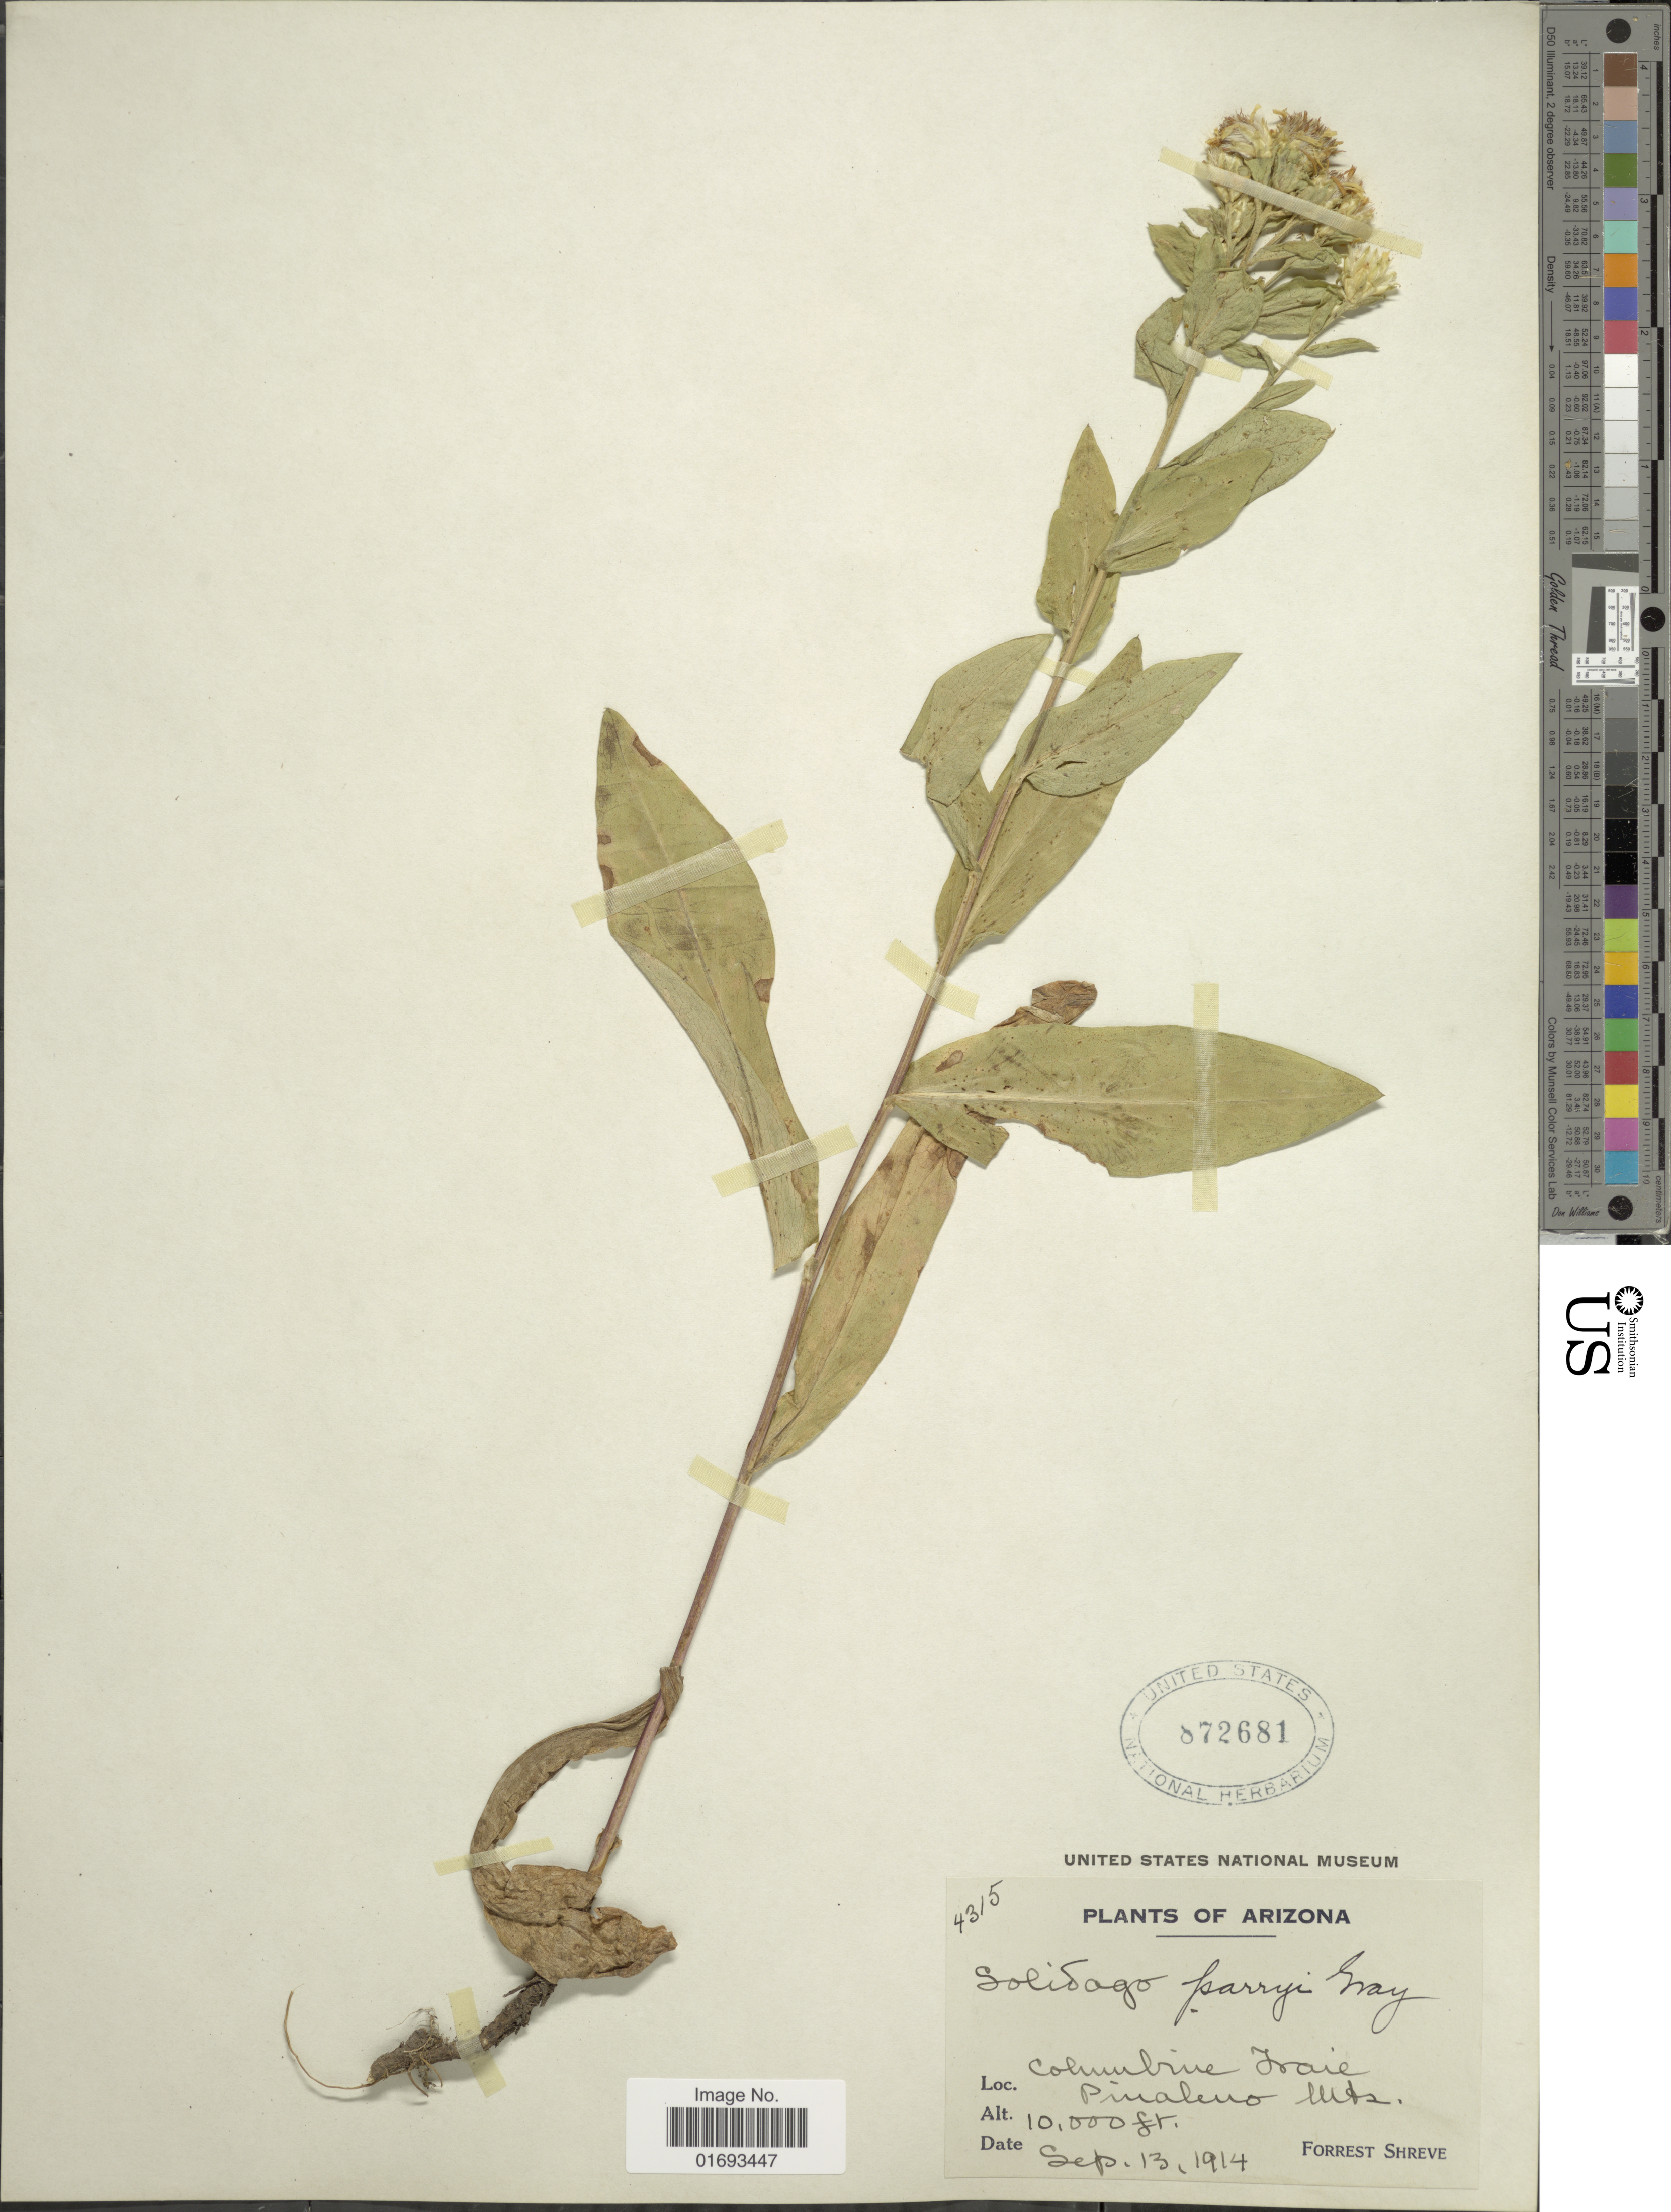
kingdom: Plantae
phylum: Tracheophyta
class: Magnoliopsida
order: Asterales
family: Asteraceae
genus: Oreochrysum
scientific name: Oreochrysum parryi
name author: (A. Gray) Rydb.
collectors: F. Shreve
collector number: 4315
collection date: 1914-09-13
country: United States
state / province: Arizona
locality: Columbine Irarie, Pinaleno Mts.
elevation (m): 3048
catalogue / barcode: US 872681